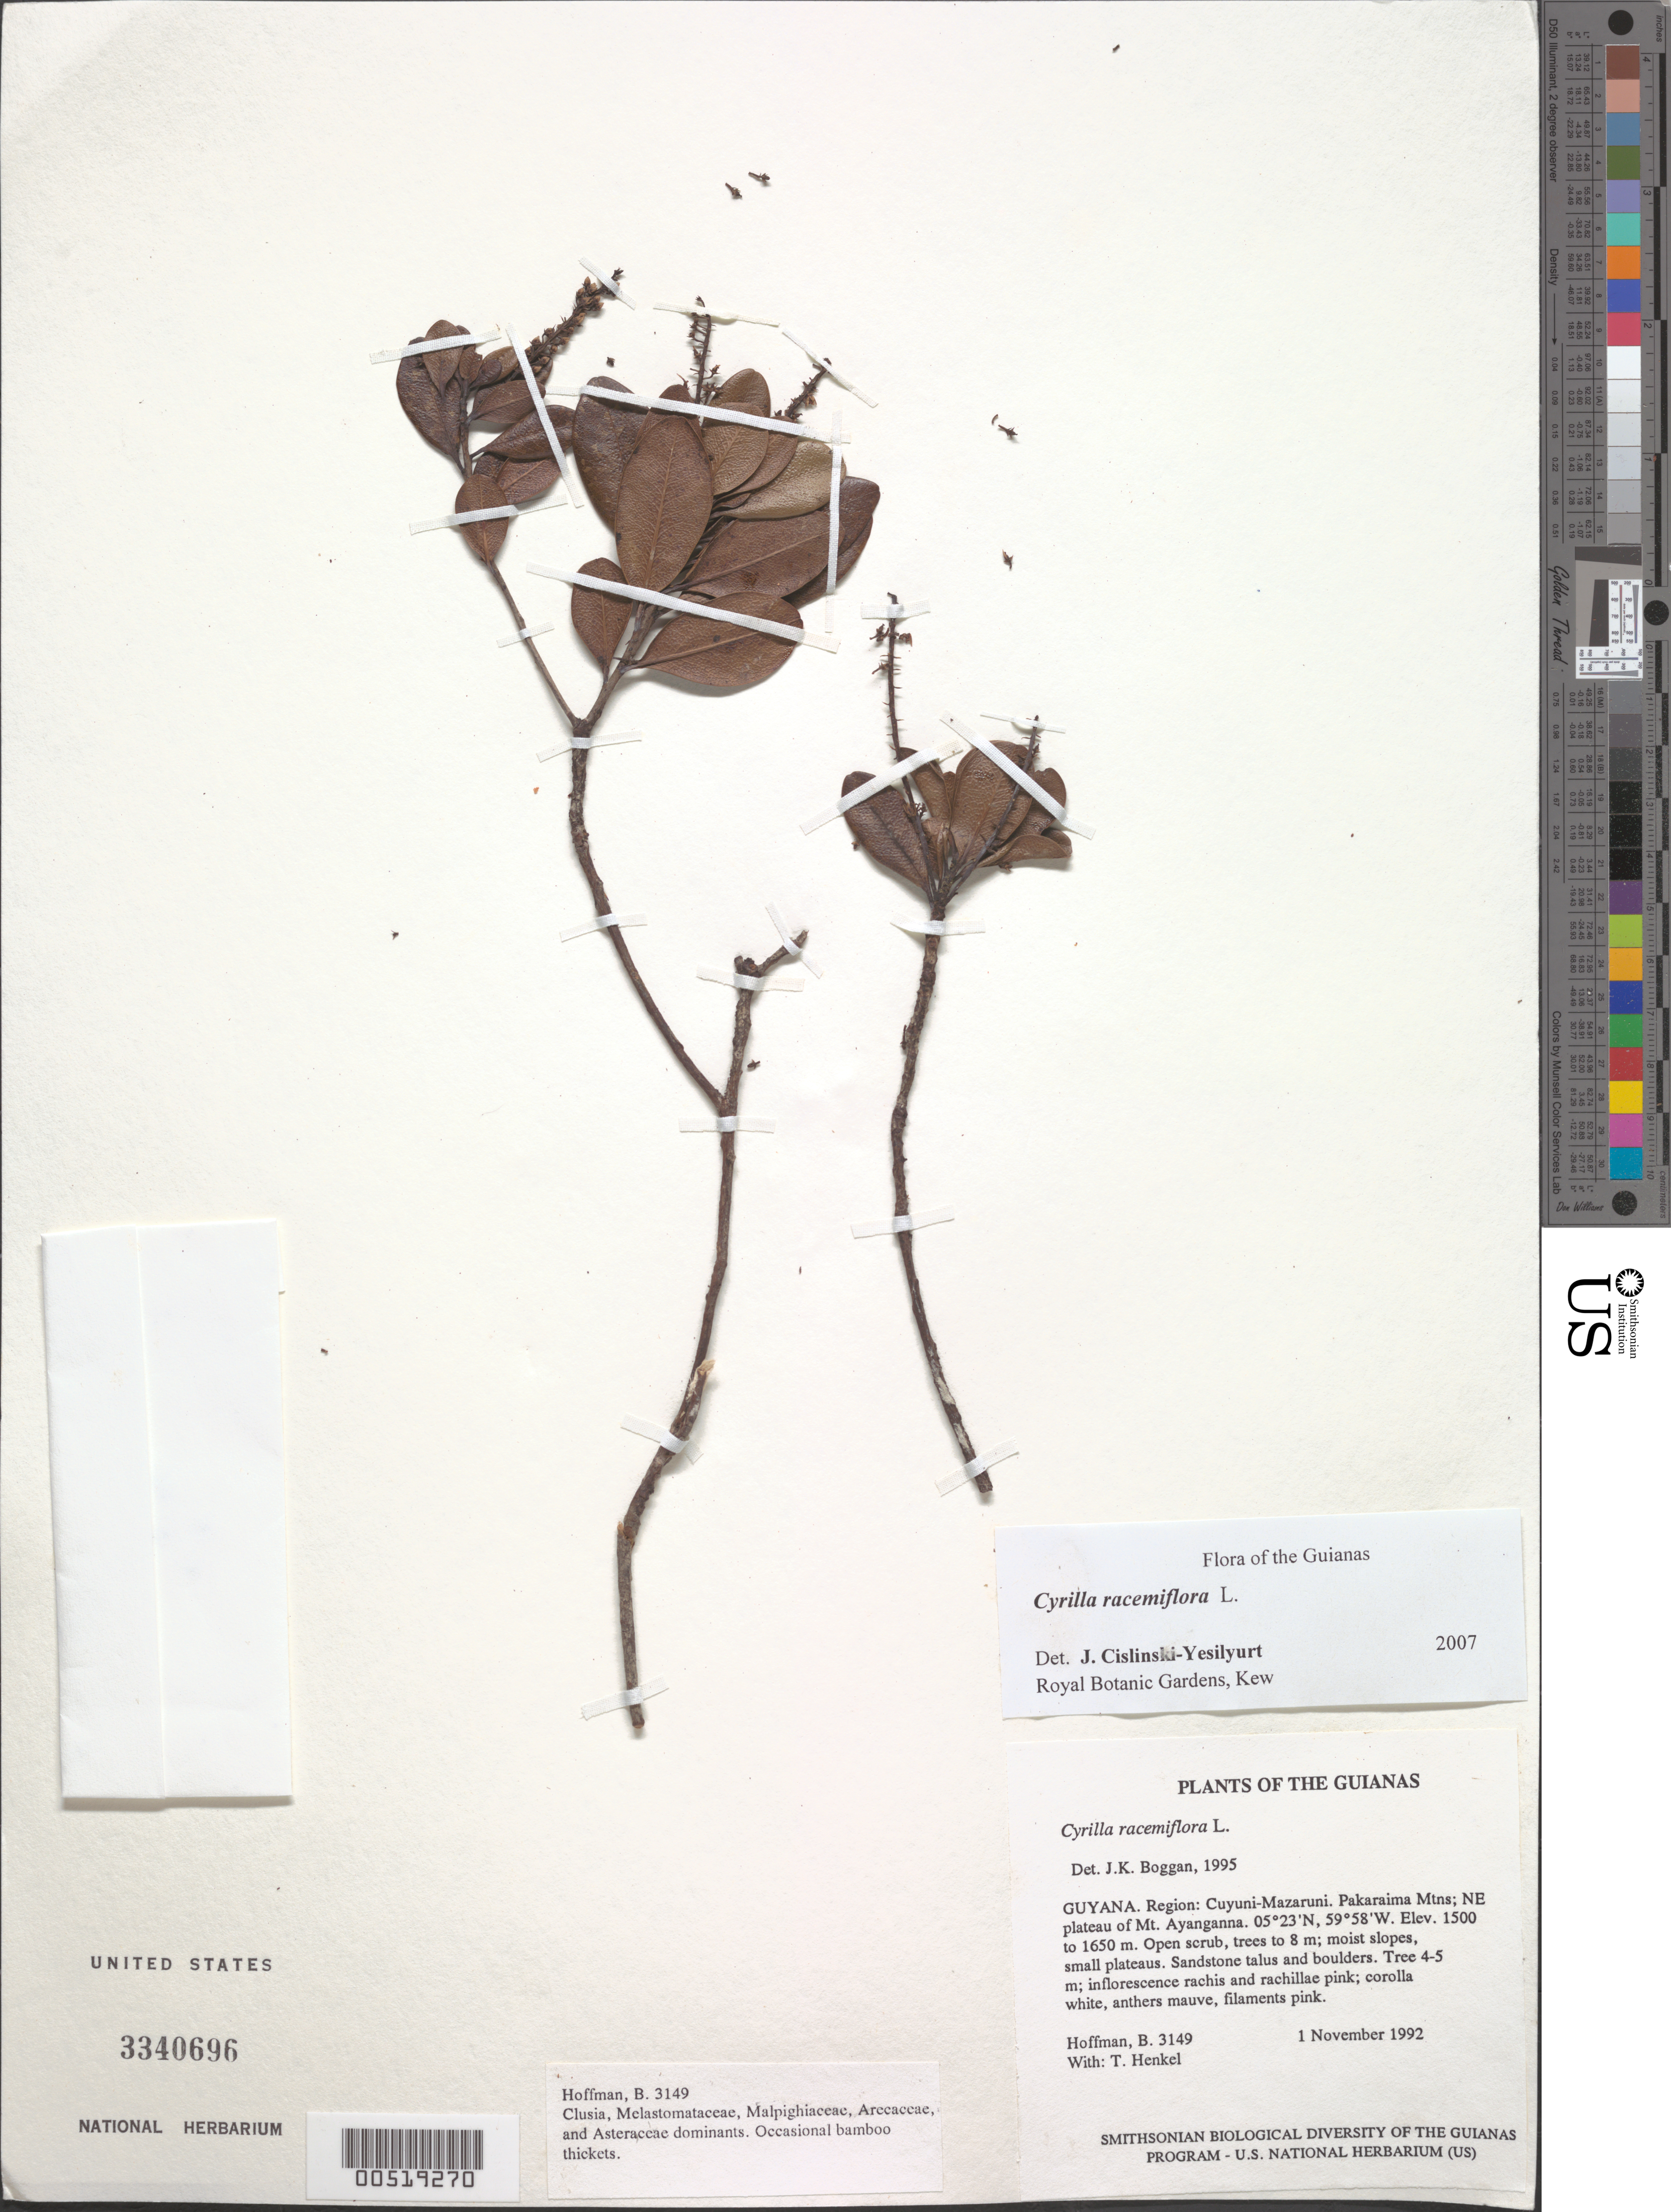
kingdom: Plantae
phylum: Tracheophyta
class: Magnoliopsida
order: Ericales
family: Cyrillaceae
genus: Cyrilla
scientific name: Cyrilla racemiflora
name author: L.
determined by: Yesilyurt, J. C.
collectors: B. Hoffman & T. Henkel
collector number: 3149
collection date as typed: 1 November 1992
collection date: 1992-11-01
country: Guyana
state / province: Cuyuni-Mazaruni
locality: Pakaraima Mountains; NE plateau of Mt. Ayanganna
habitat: Open scrub, trees to 8 m; moist slopes, small plateaus. Sandstone talus and boulders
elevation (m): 1500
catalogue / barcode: US 3340696